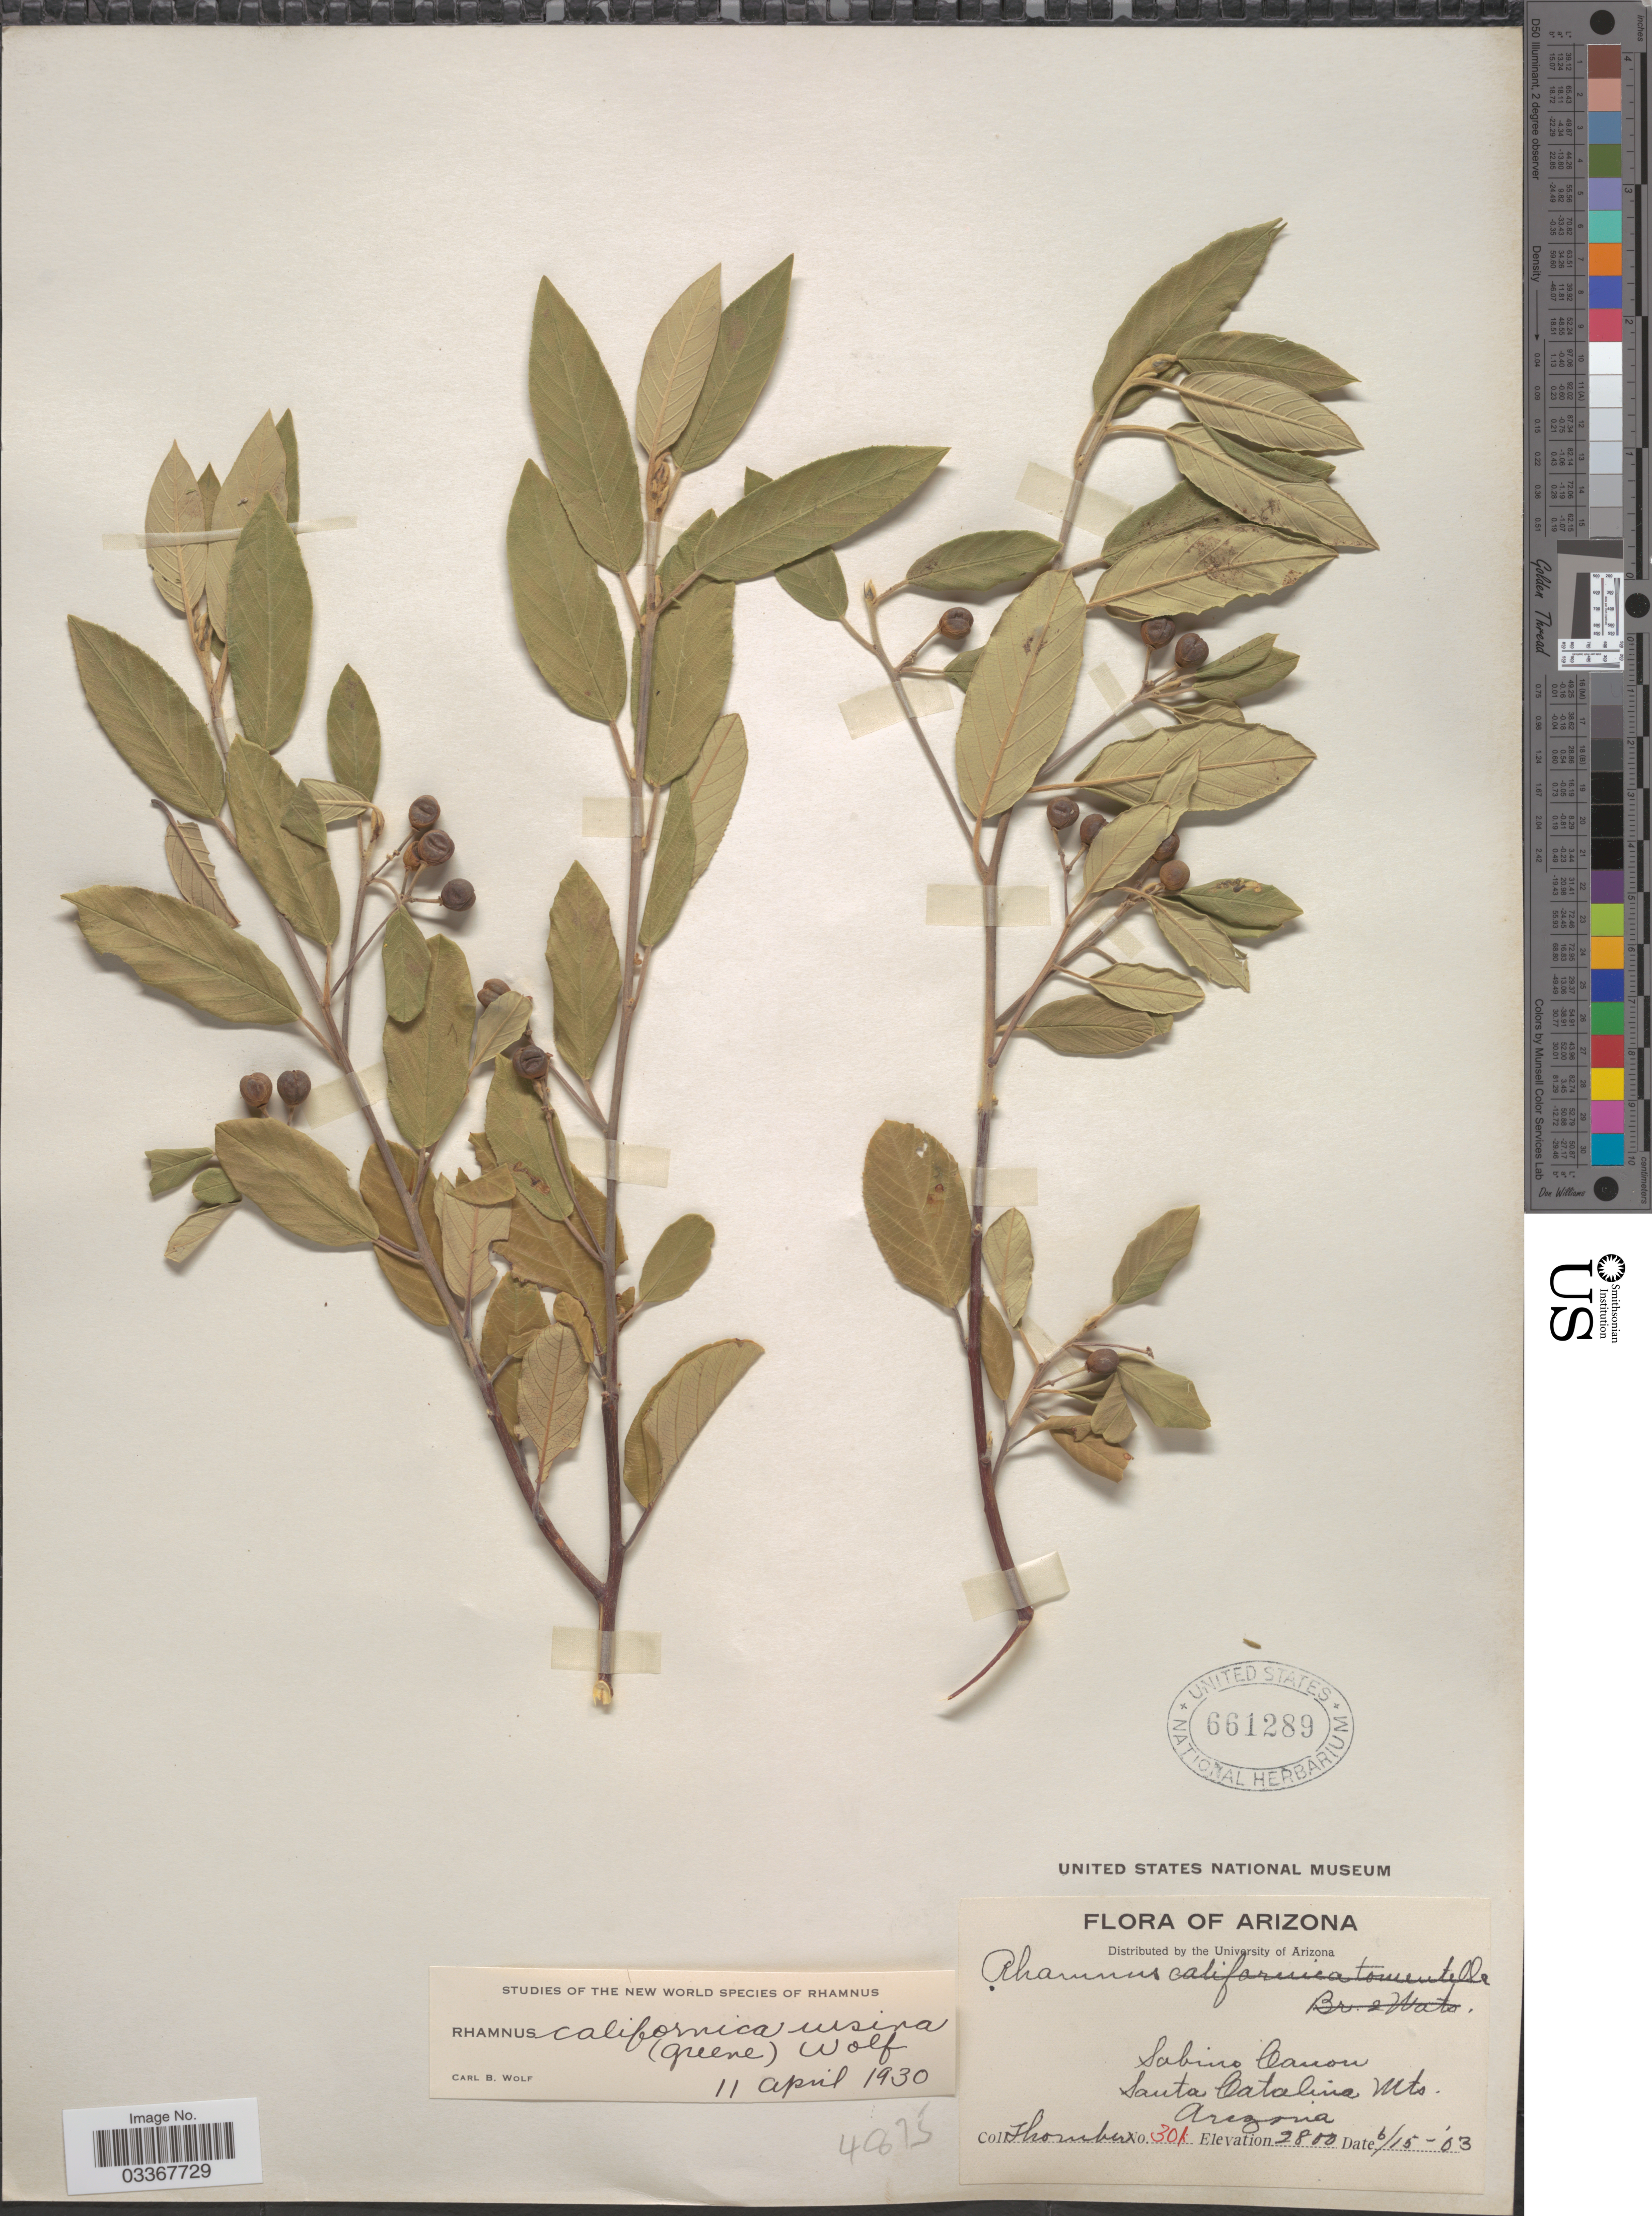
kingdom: Plantae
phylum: Tracheophyta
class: Magnoliopsida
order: Rosales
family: Rhamnaceae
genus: Frangula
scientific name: Frangula californica subsp. ursina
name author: (Greene) Kartesz & Gandhi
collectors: J. Thornber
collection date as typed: Transcribed d/m/y: 15/6/3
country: United States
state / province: Arizona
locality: Sabino Canon, Santa Catalina Mts.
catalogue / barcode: US 661289